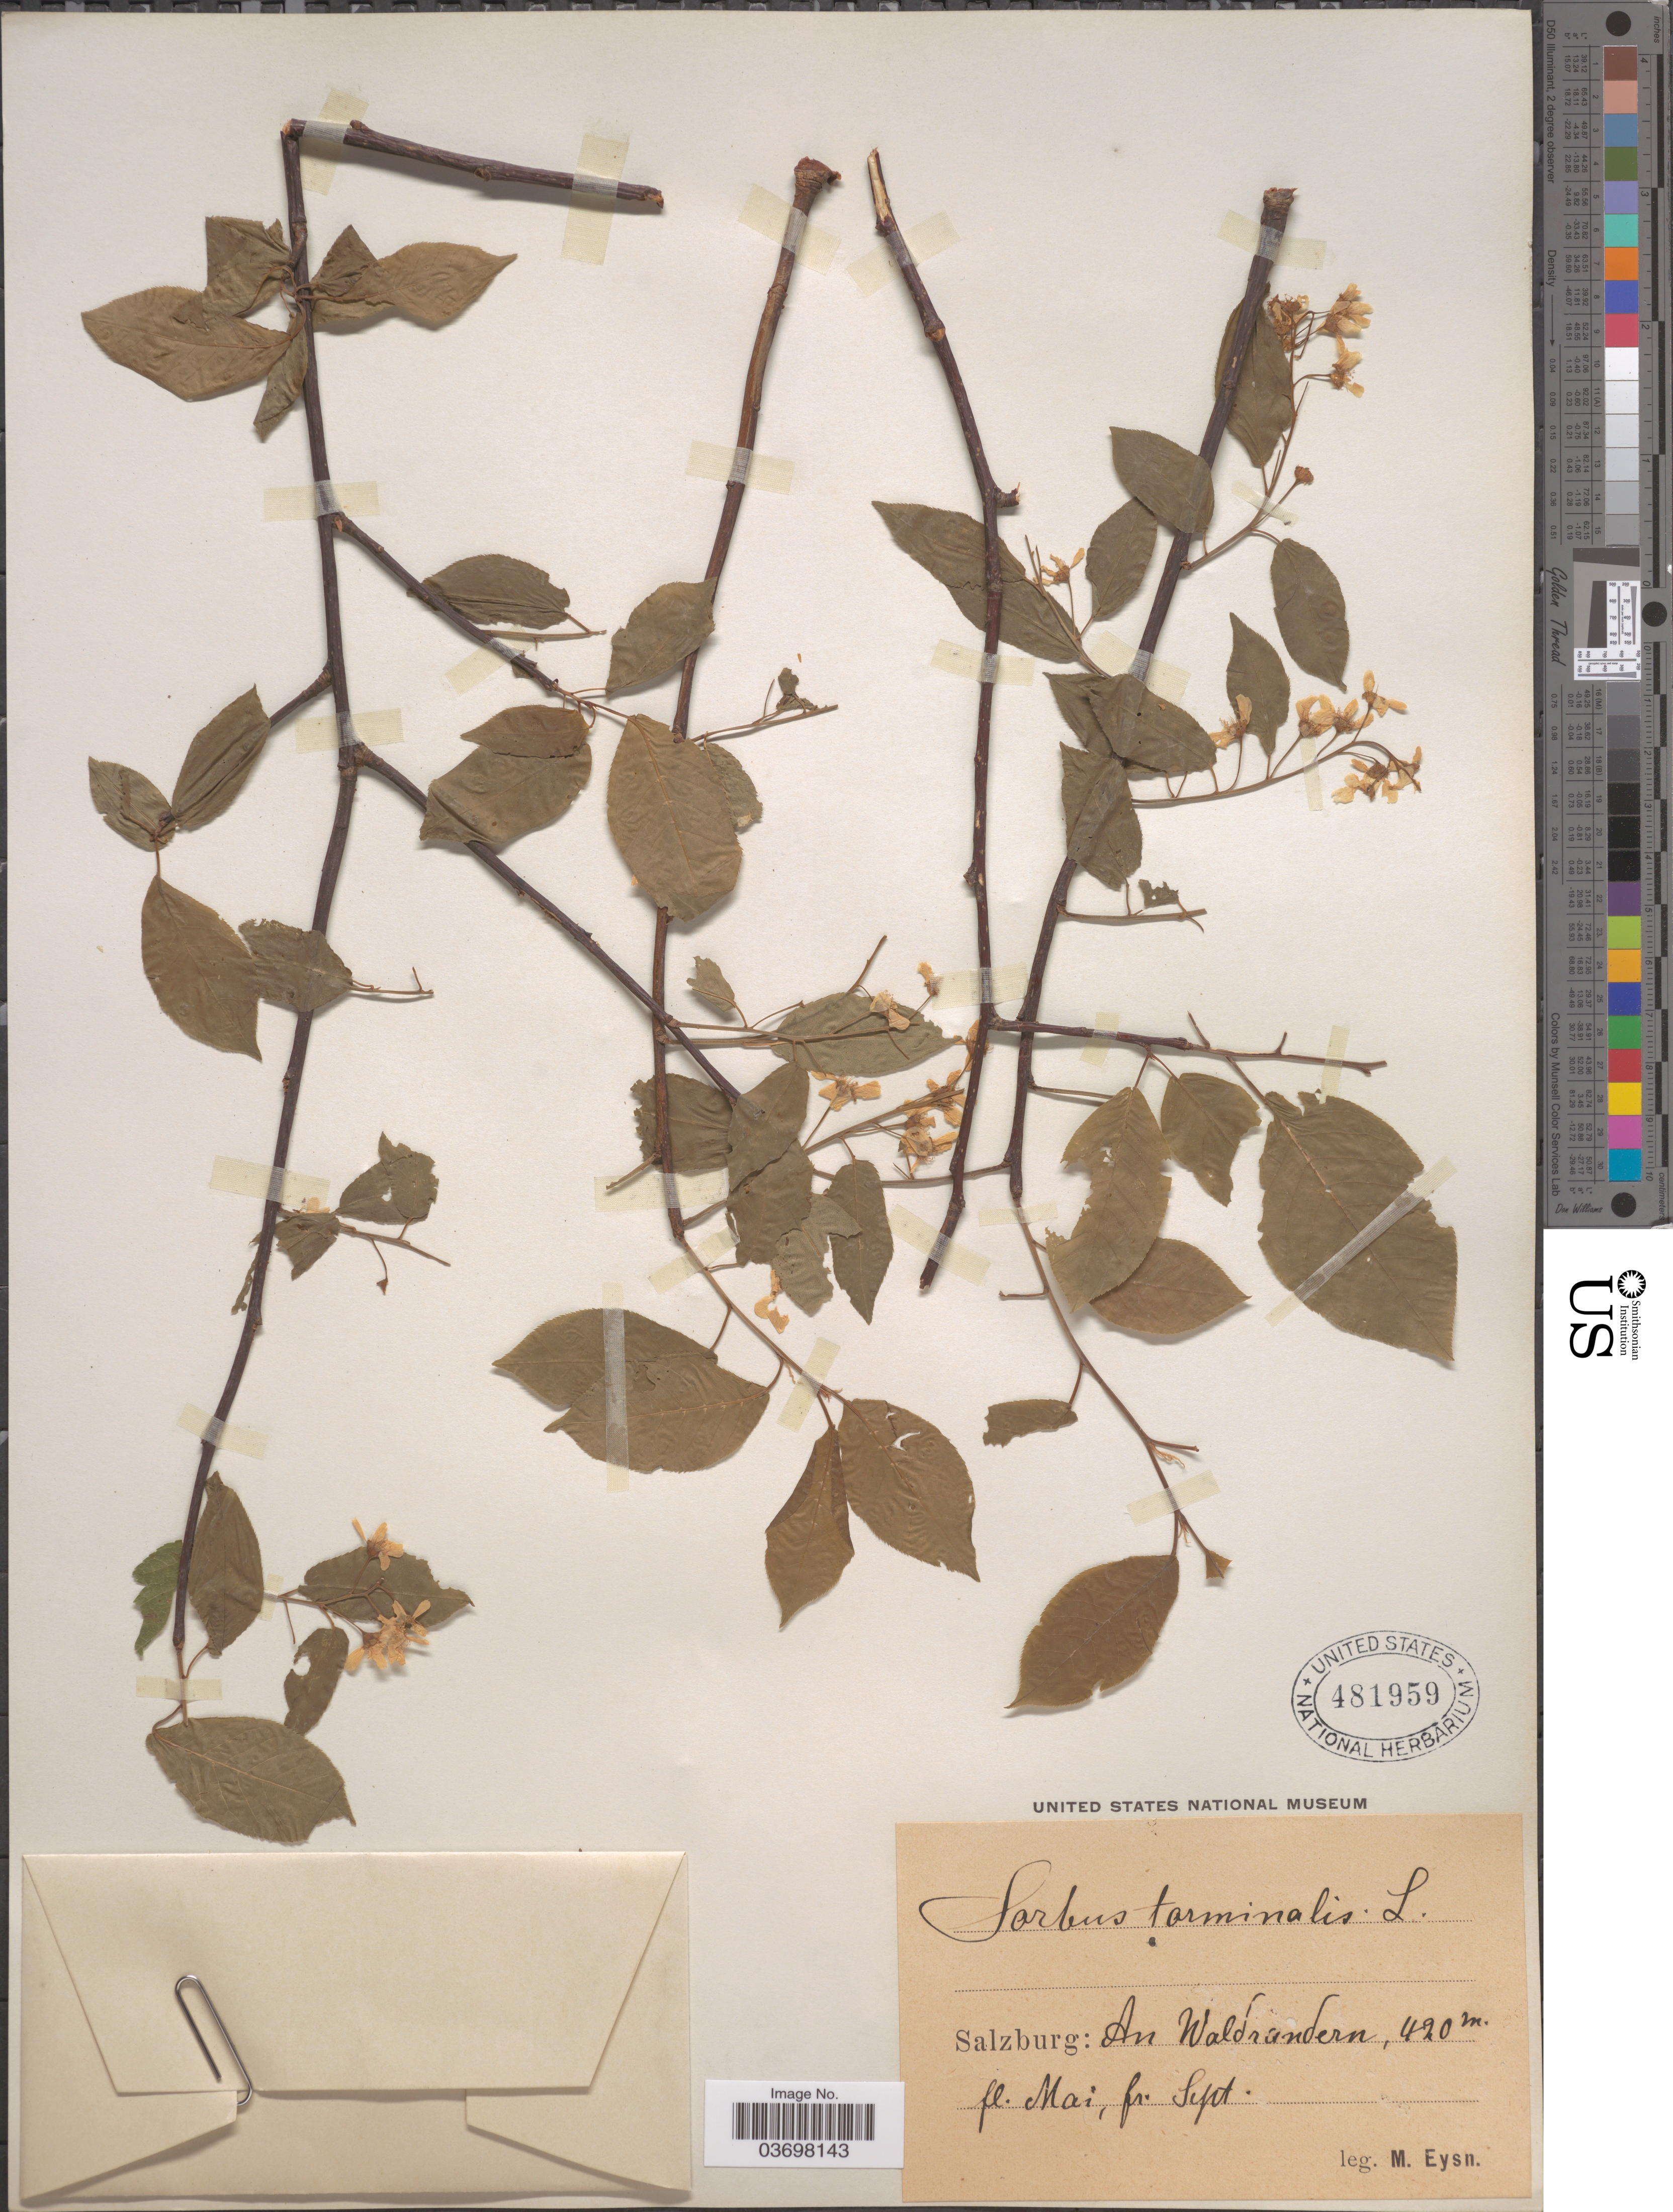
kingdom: Plantae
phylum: Tracheophyta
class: Magnoliopsida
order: Rosales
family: Rosaceae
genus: Sorbus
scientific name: Sorbus torminalis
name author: (L.) Crantz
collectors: M. Eysn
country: Austria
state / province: Salzburg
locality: An Waldrandern.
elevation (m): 420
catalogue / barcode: US 481959